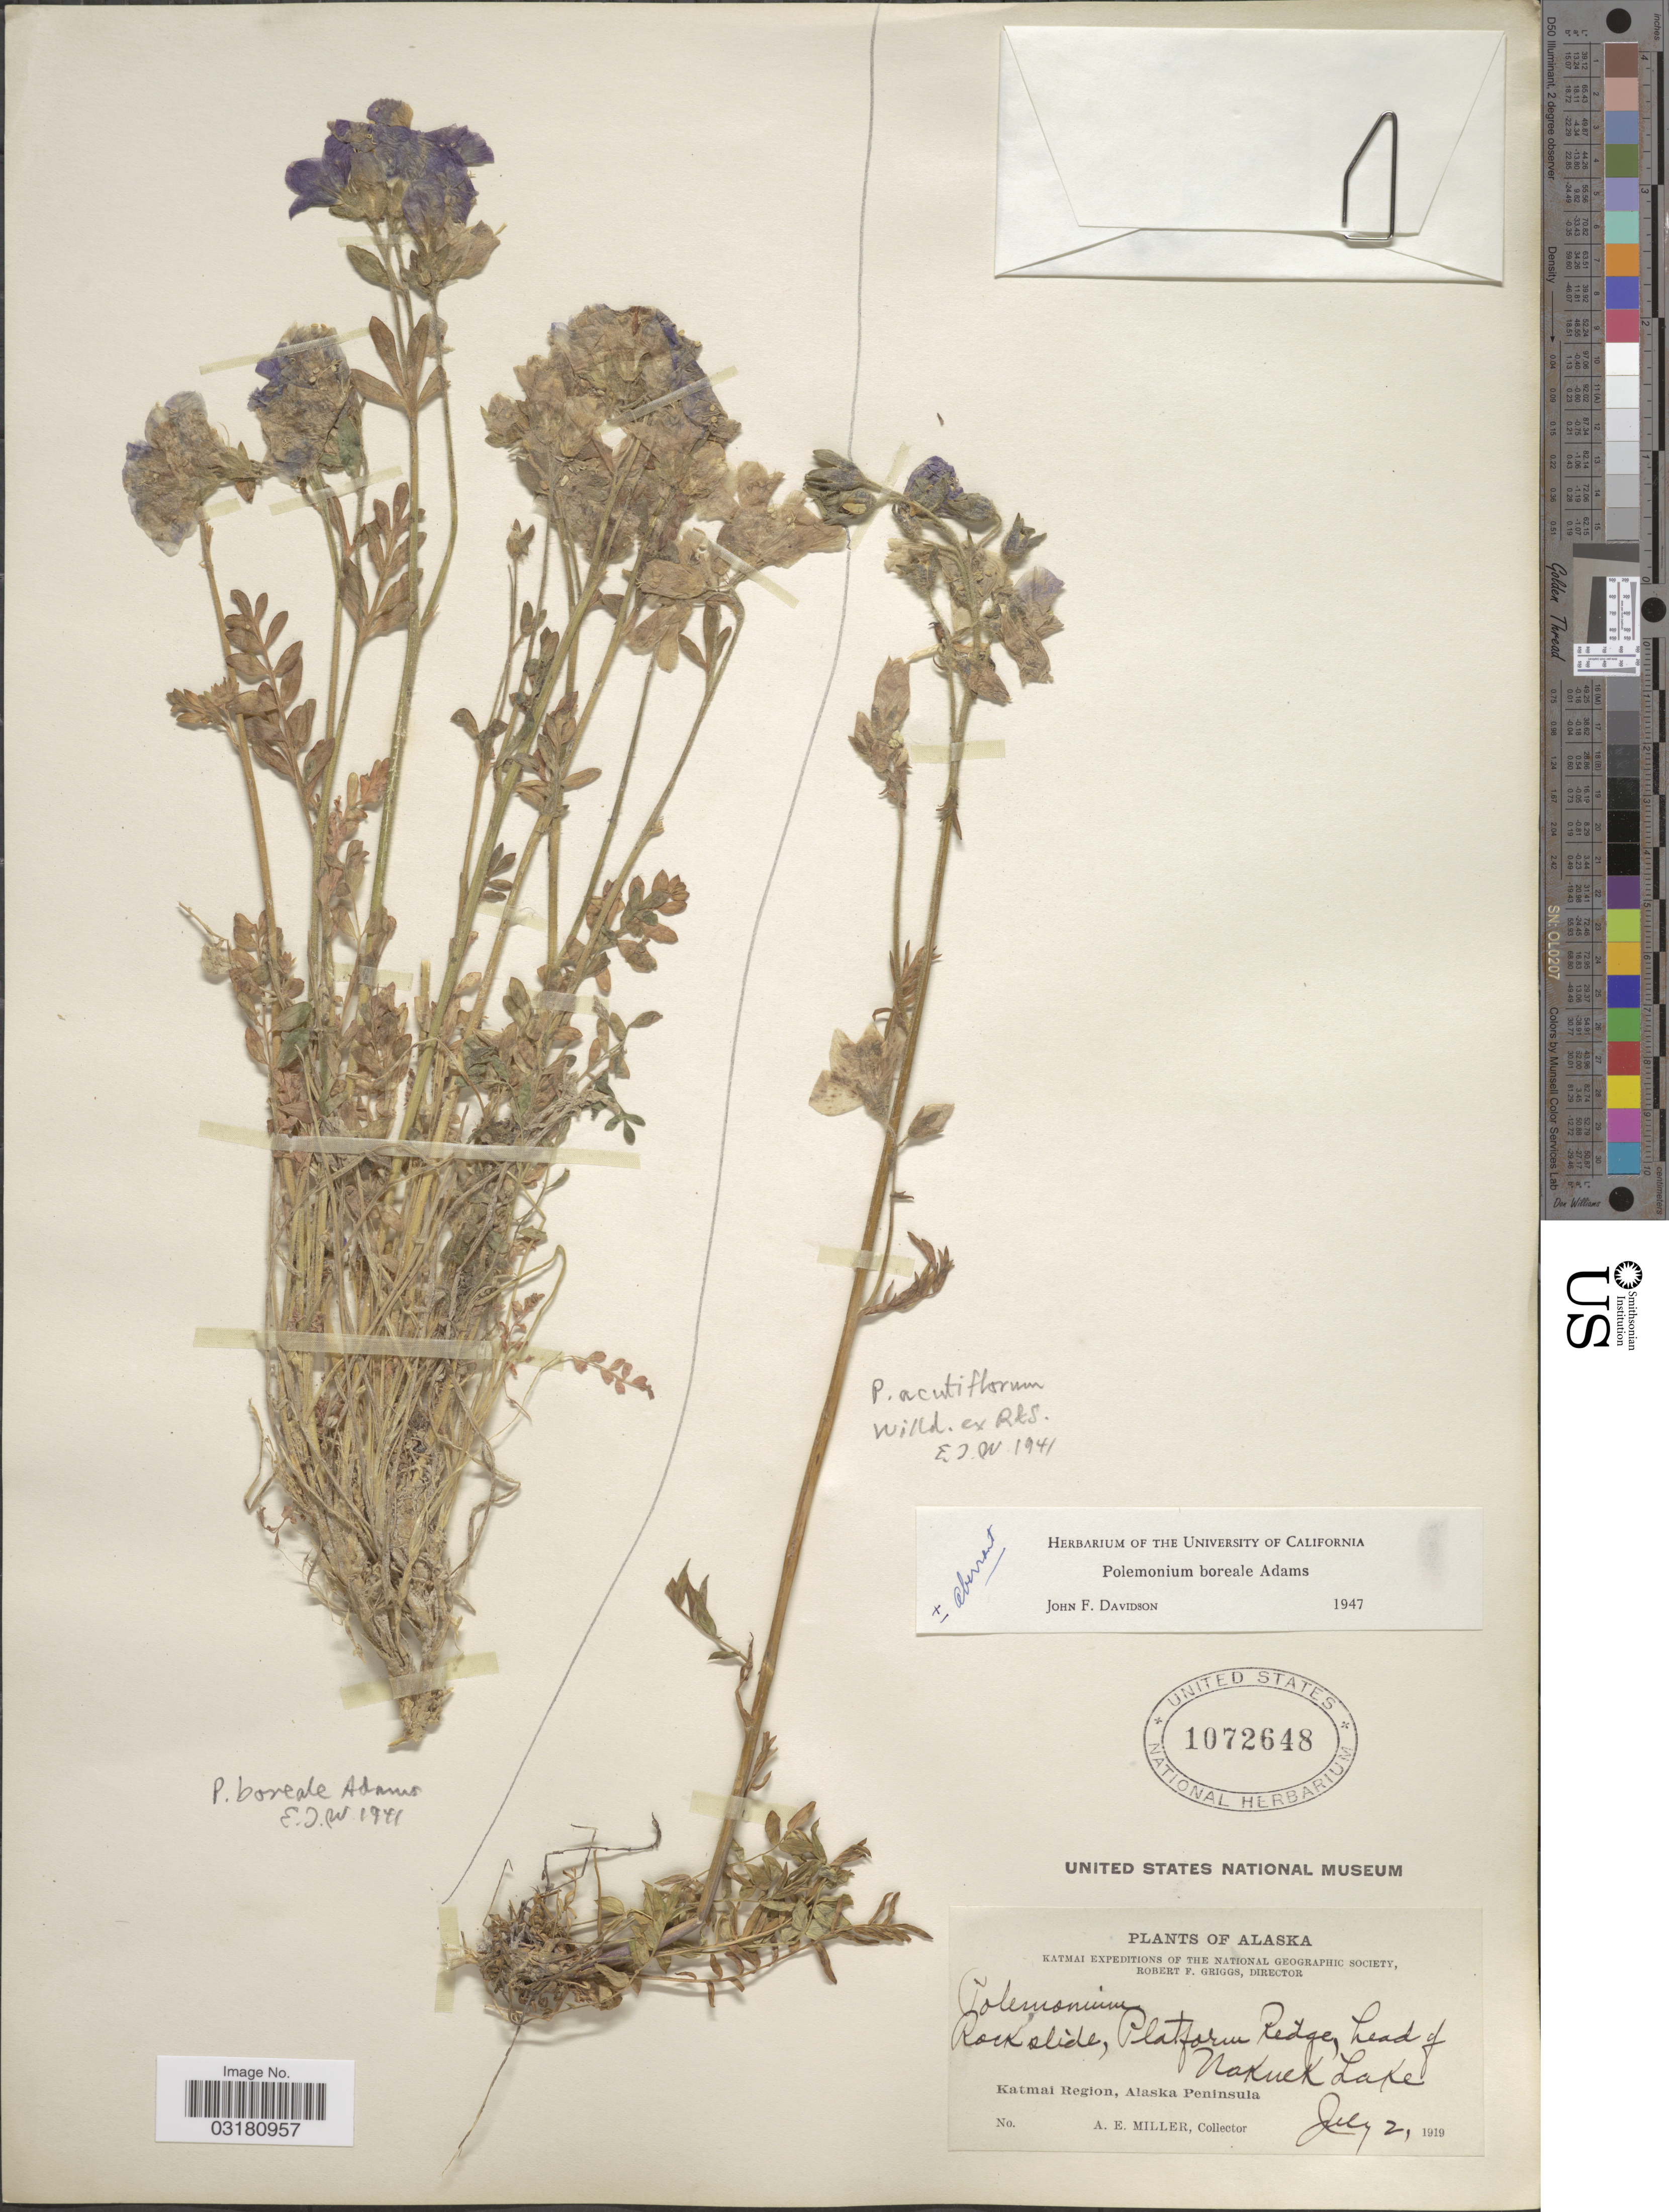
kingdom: Plantae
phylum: Tracheophyta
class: Magnoliopsida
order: Ericales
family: Polemoniaceae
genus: Polemonium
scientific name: Polemonium boreale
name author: Adams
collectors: A. E. Miller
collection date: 1919-07-02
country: United States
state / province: Alaska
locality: Rock slide, Platform Ridge, head of Nakuck Lake. Katmai Region, Alaska Peninsula.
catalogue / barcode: US 1072648